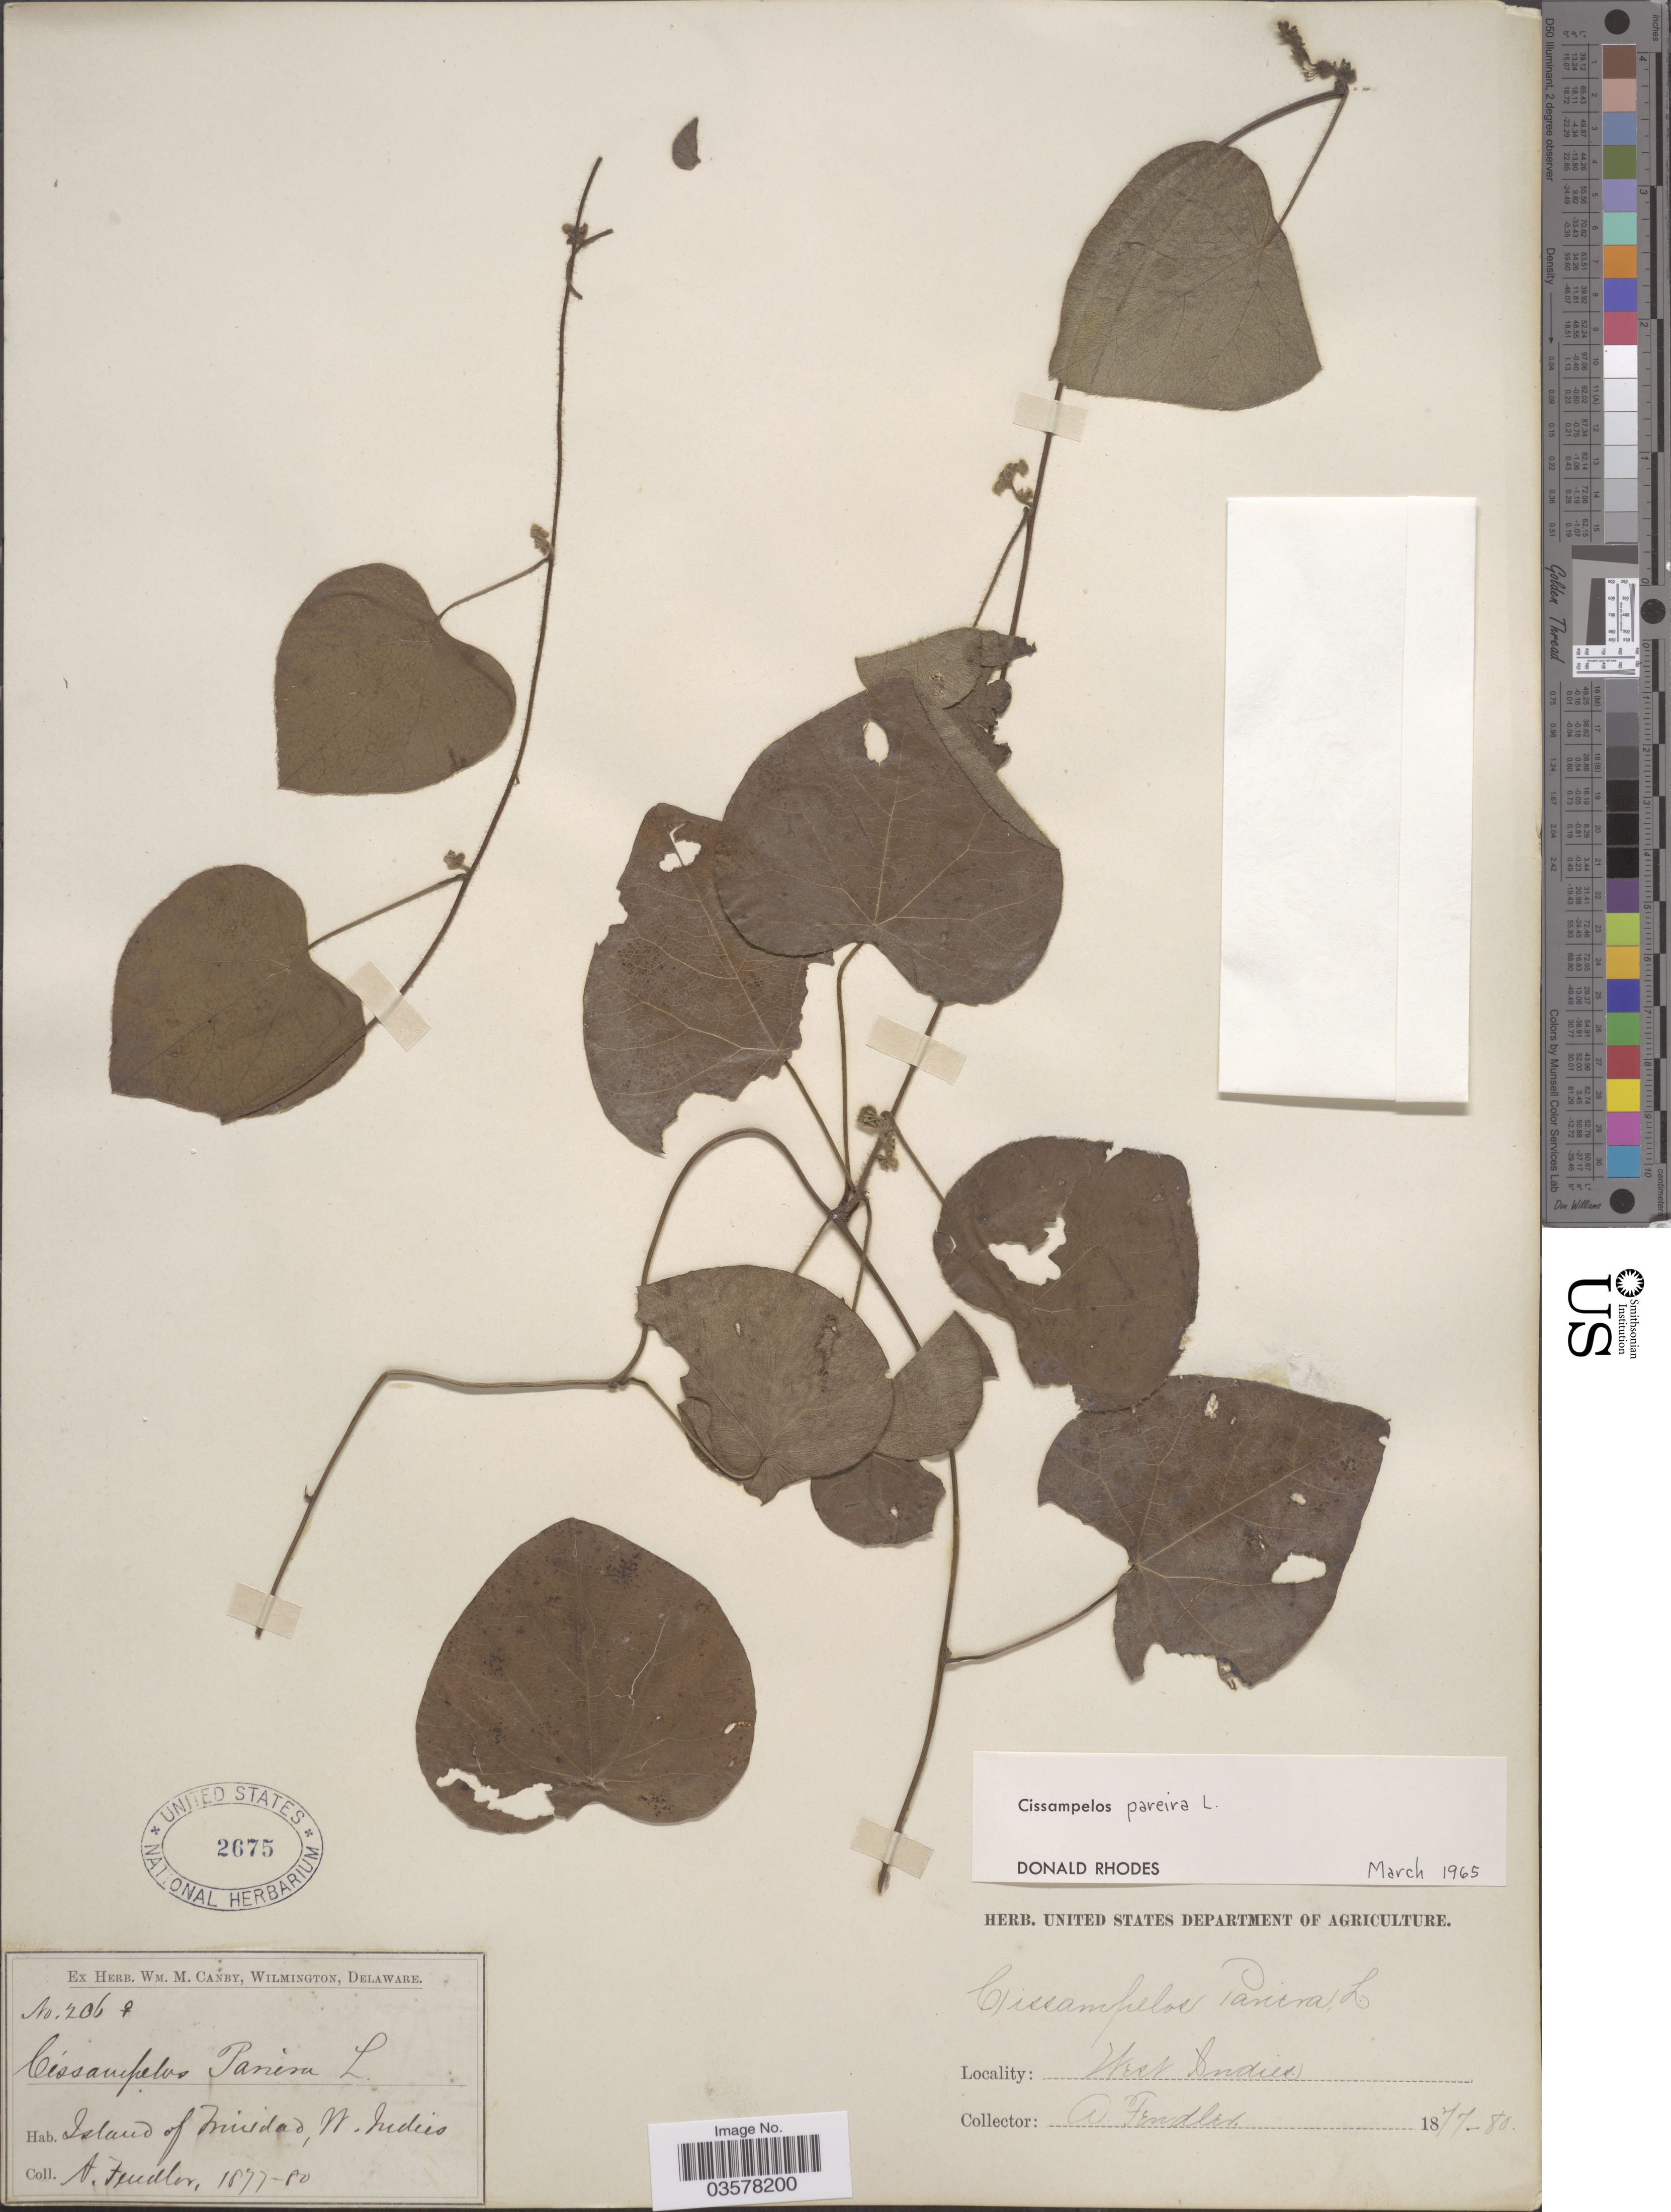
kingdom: Plantae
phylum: Tracheophyta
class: Magnoliopsida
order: Ranunculales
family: Menispermaceae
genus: Cissampelos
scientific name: Cissampelos pareira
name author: L.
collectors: A. Fendler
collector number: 206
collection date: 1877/1880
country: Trinidad and Tobago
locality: Island of Trinidad, W. Indies.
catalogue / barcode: US 2675